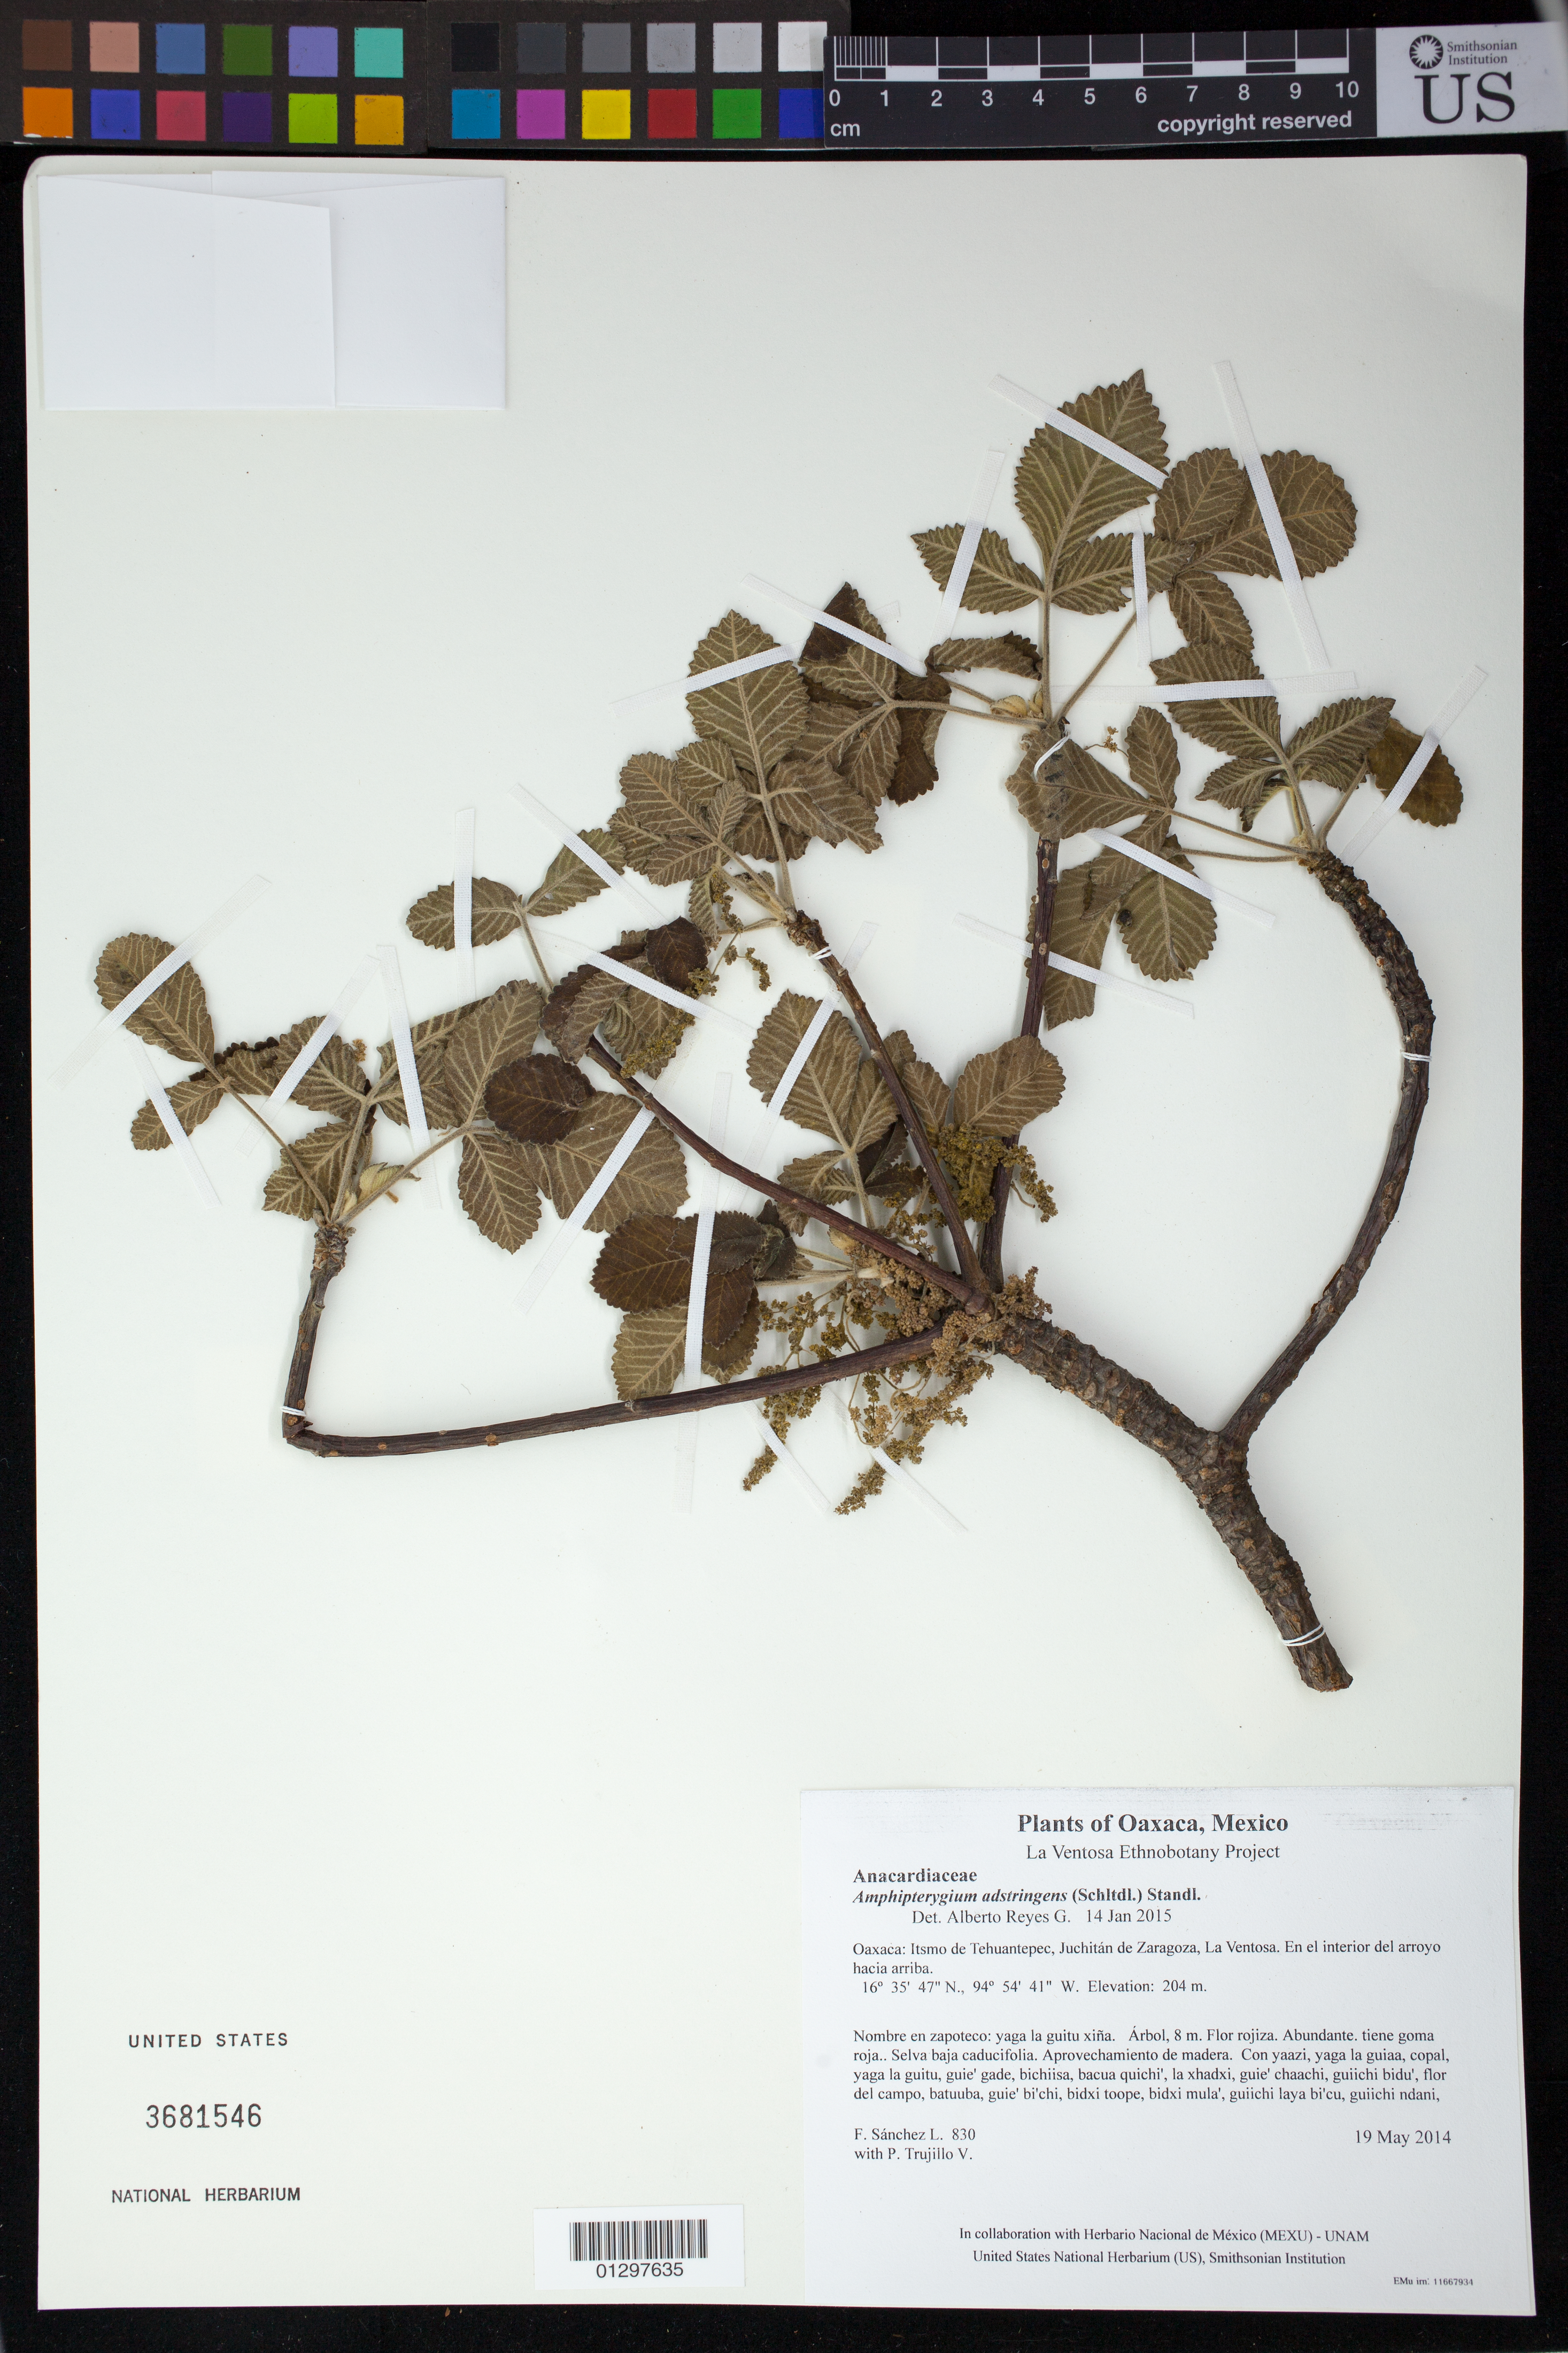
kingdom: Plantae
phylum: Tracheophyta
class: Magnoliopsida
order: Sapindales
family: Anacardiaceae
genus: Amphipterygium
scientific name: Amphipterygium adstringens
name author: (Schltdl.) Schiede ex Standl.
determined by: Reyes García, A.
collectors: F. Sánchez L. & P. Trujillo V.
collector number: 830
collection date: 2014-05-19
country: Mexico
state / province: Oaxaca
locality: Itsmo de Tehuantepec, Juchitán de Zaragoza, La Ventosa. En el interior del arroyo hacia arriba.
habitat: Selva baja caducifolia. Aprovechamiento de madera.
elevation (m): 204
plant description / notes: JEBOT, MEXU, SIPI, US; Yaga. 8 m. Guie' naxiña' ga. Stale.; huachalala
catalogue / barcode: US 3681546